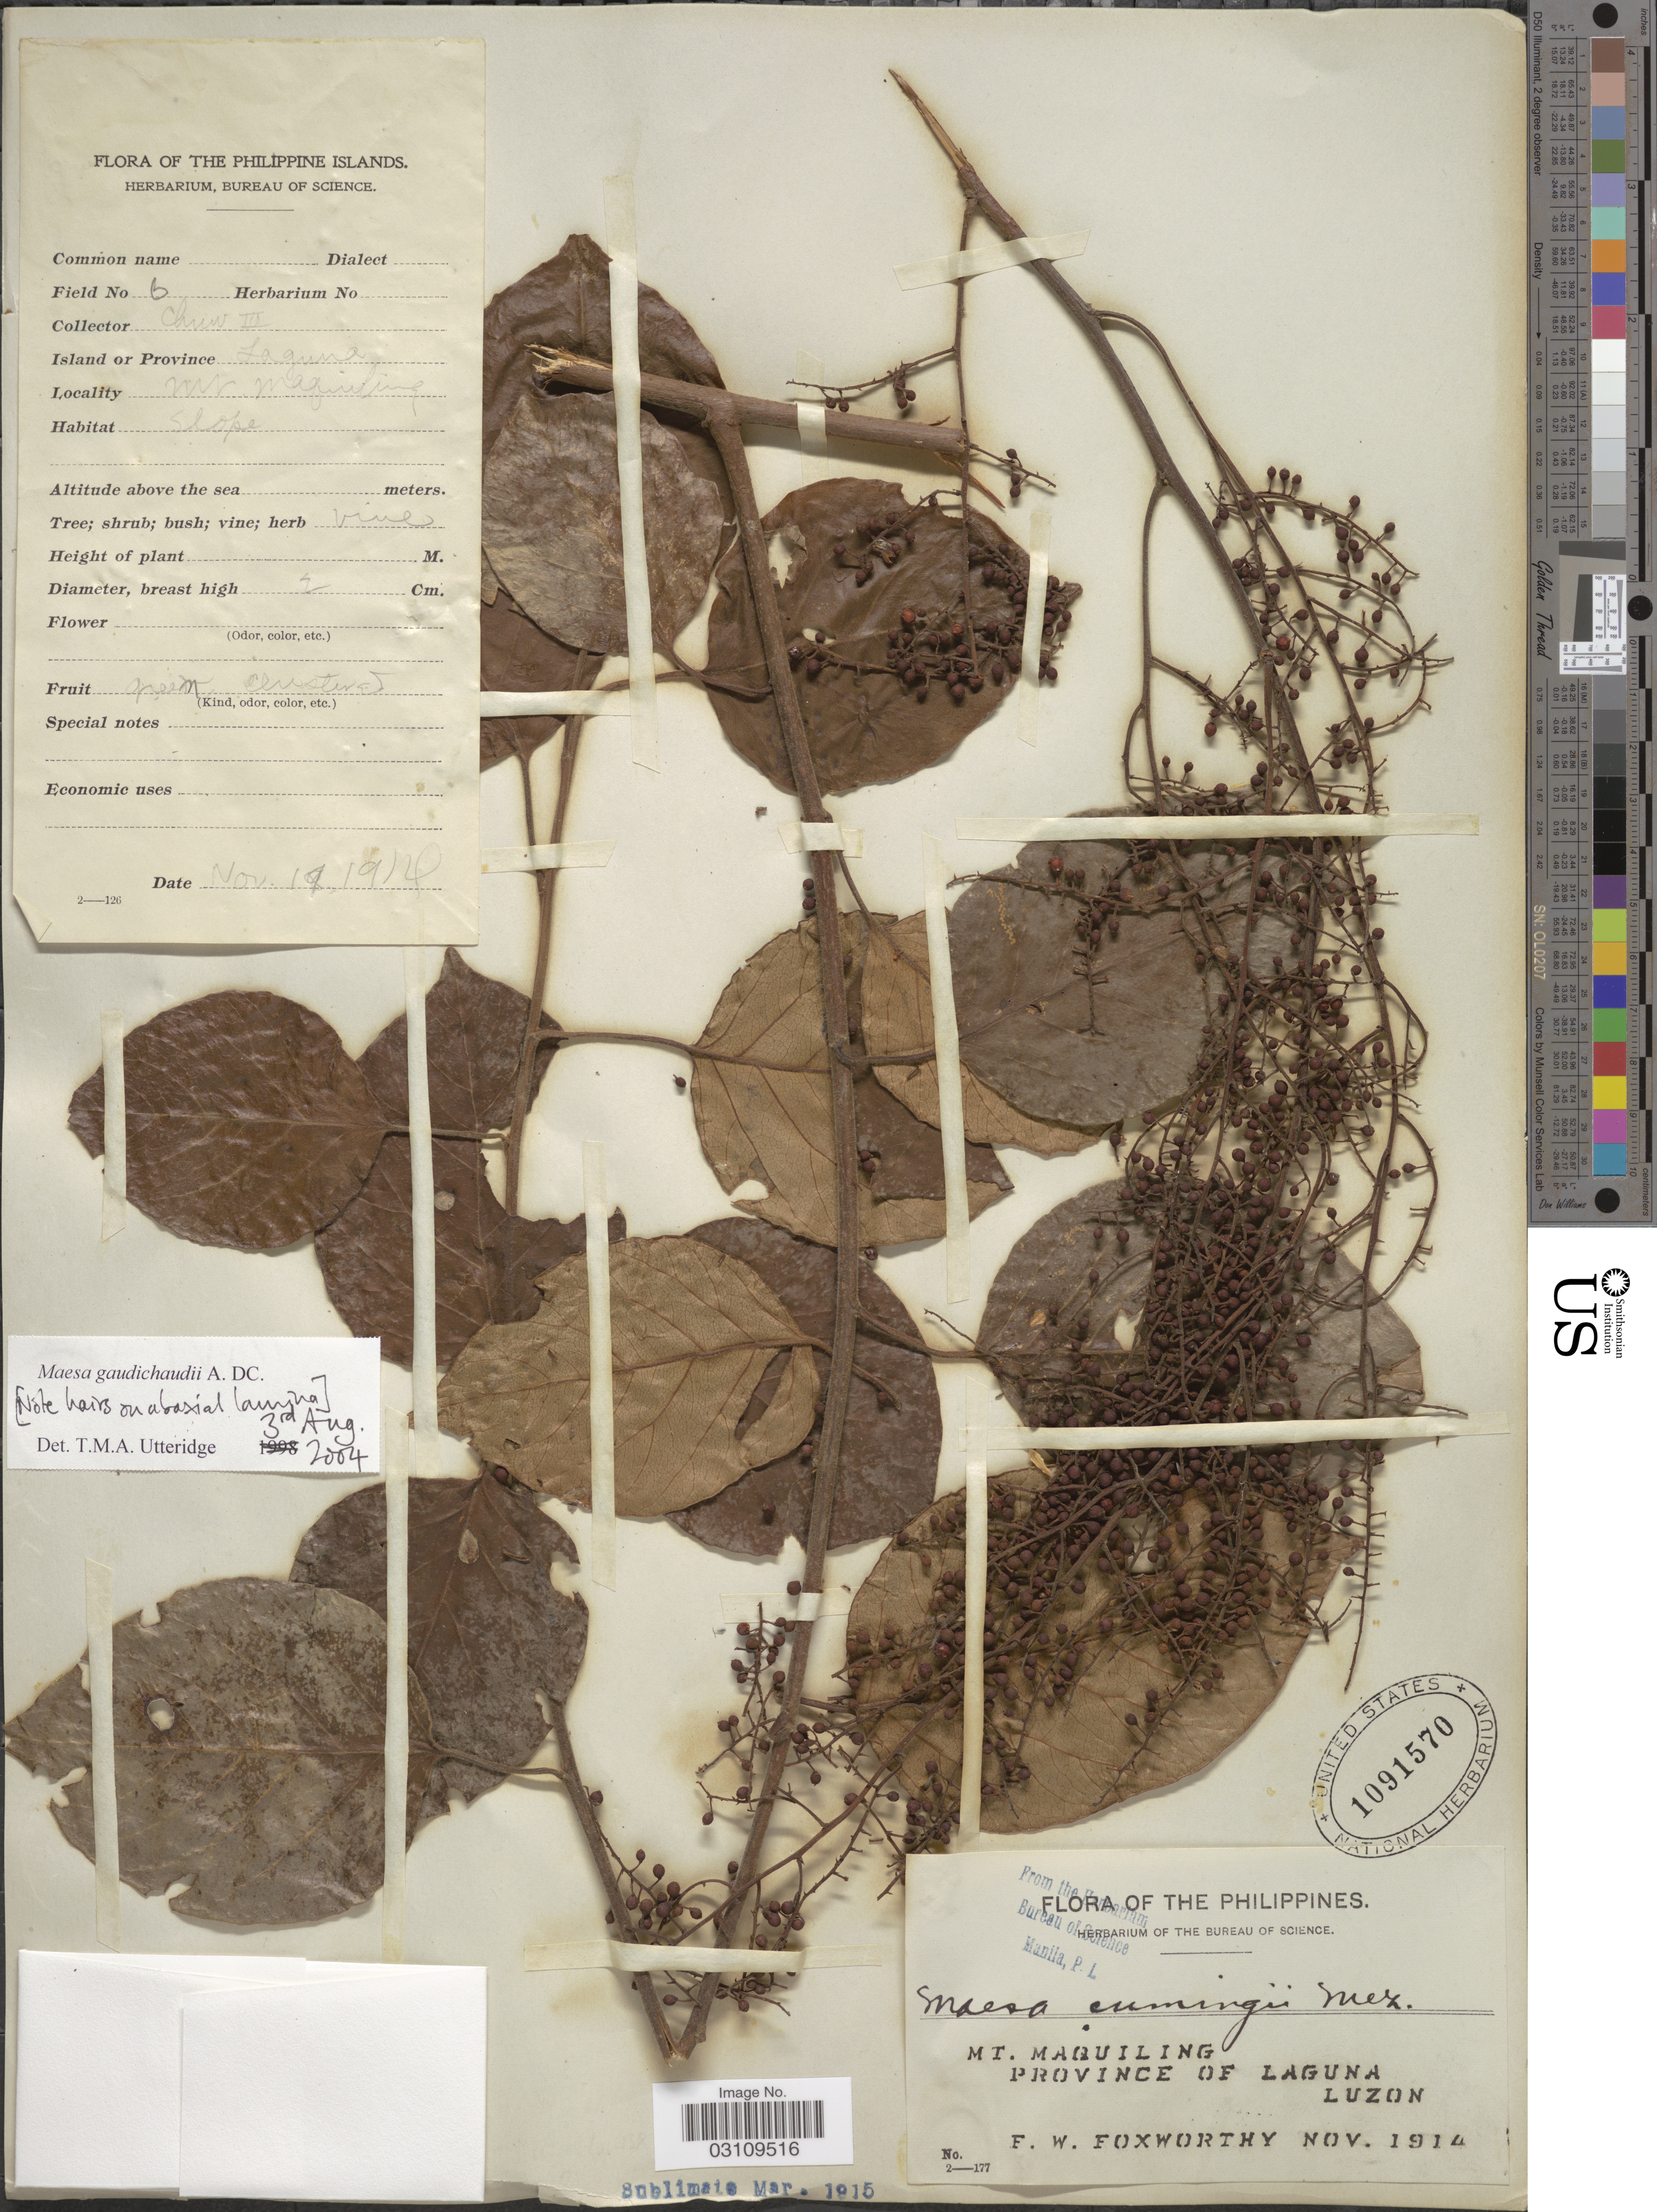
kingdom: Plantae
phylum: Tracheophyta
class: Magnoliopsida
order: Ericales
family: Primulaceae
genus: Maesa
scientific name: Maesa gaudichaudii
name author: A. DC.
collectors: F. W. Foxworthy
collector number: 6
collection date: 1914-11-14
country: Philippines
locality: Mt. Maquiling, Province of Laguna, Luzon.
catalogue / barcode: US 1091570